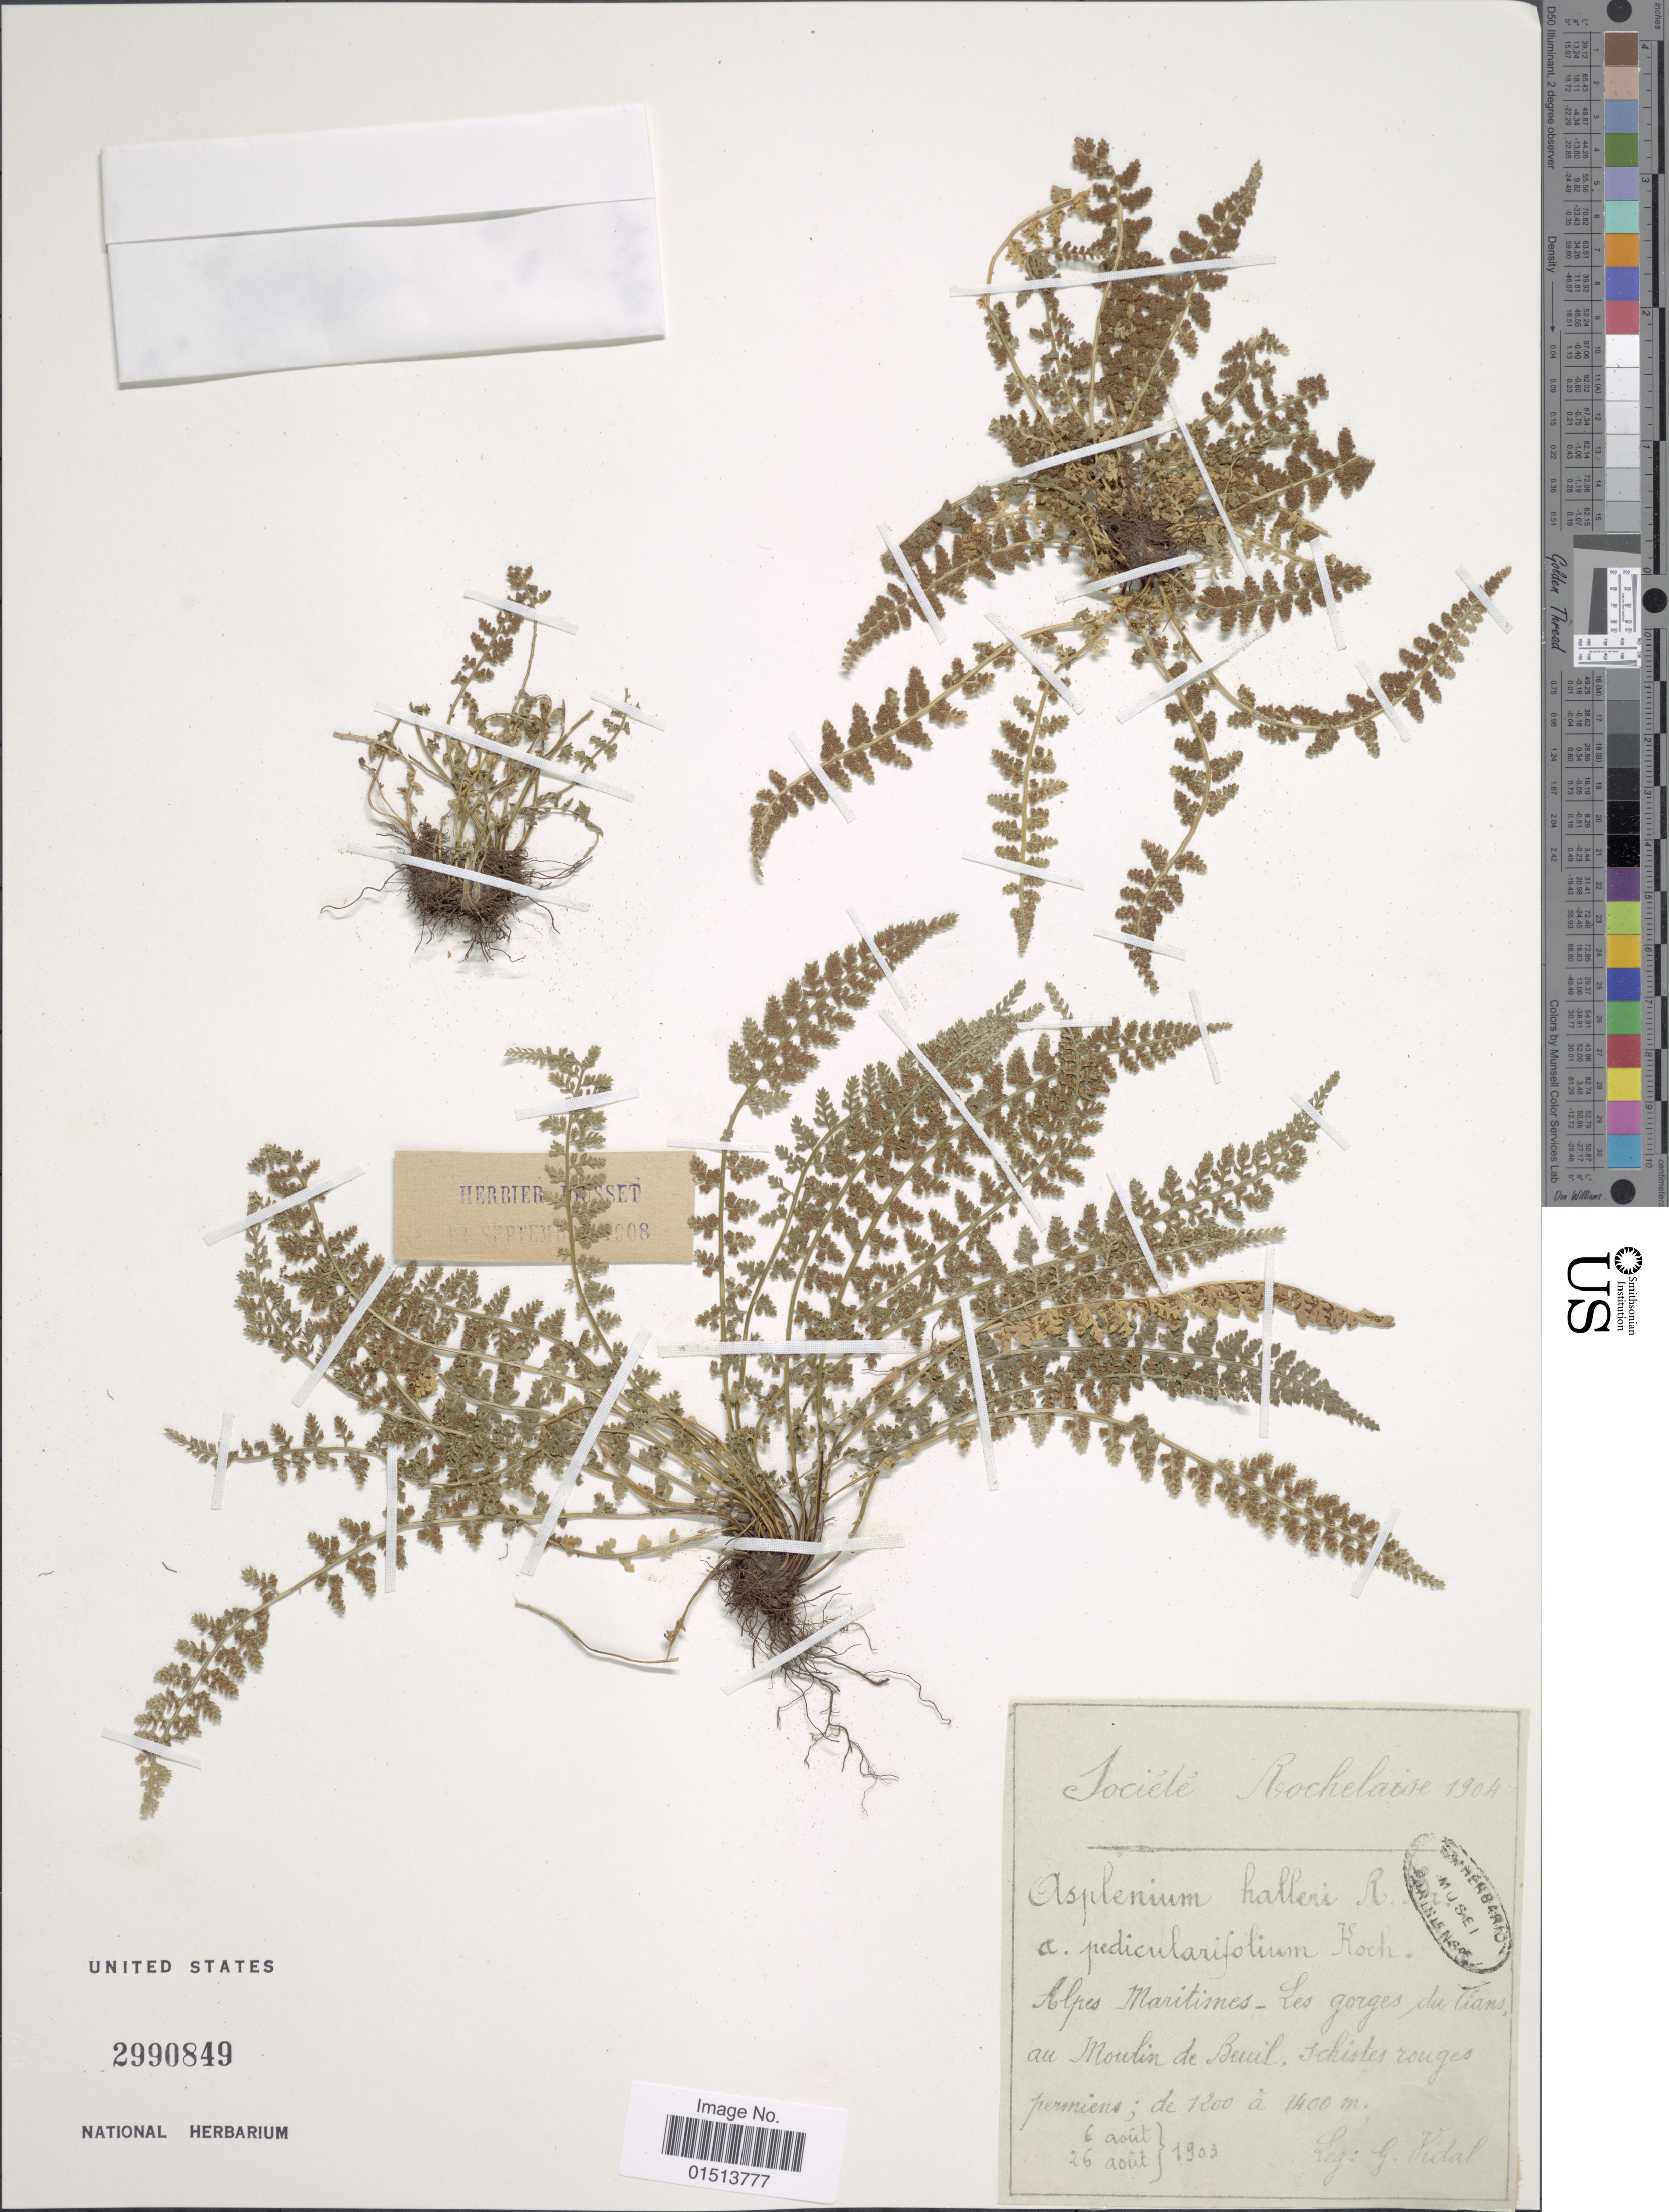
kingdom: Plantae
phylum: Tracheophyta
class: Polypodiopsida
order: Polypodiales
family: Aspleniaceae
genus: Asplenium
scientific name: Asplenium halleri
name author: R. Br.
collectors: G. Vidal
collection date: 1903-08-06/1903-08-26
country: France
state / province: Provence-Alpes-Côte d'Azur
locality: Alpes Maritimes-Les gorges du tians, au Moulin de Beuil, schistes rouges permiens.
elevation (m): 1400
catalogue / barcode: US 2990849